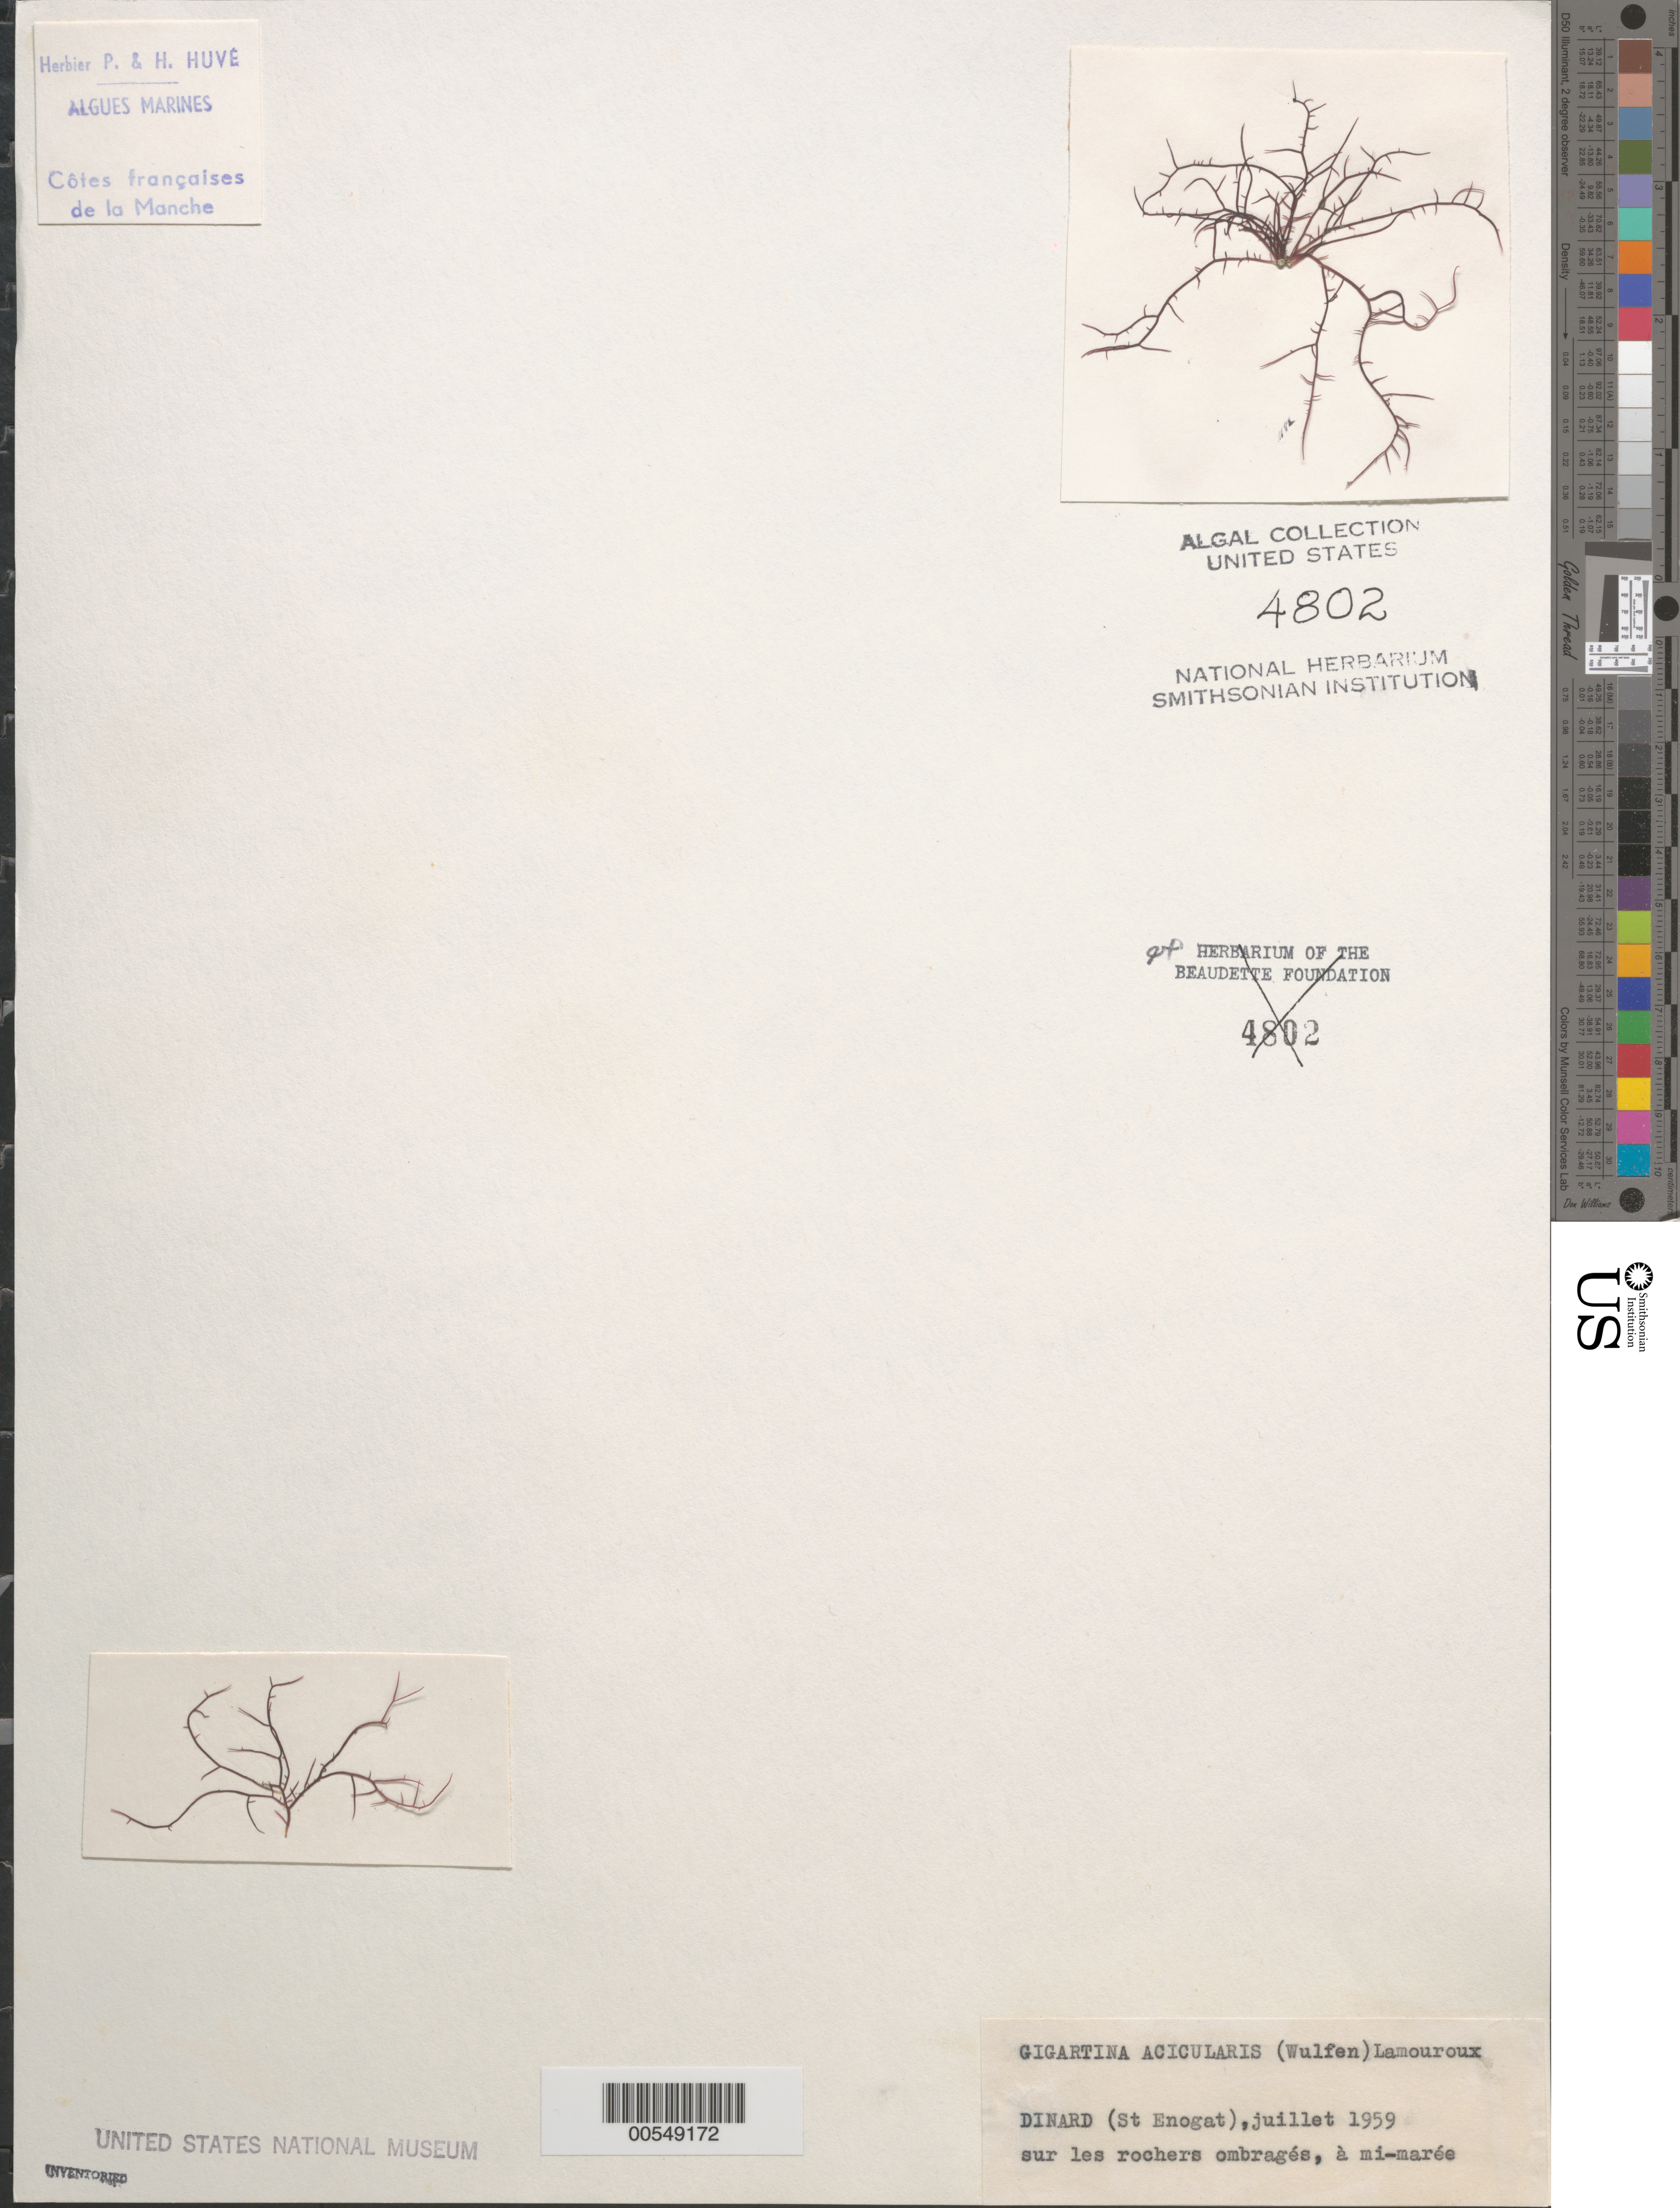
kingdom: Plantae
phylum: Rhodophyta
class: Florideophyceae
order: Gigartinales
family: Gigartinaceae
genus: Chondracanthus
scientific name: Chondracanthus acicularis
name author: (Roth) Fredericq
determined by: Algae name updating Project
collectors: P. Huve & H. Huve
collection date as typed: Jul 1959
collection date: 1959-07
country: France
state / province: Bretagne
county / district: Ille-et-Vilaine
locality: St. Enogat, Dinard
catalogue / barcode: US 4802